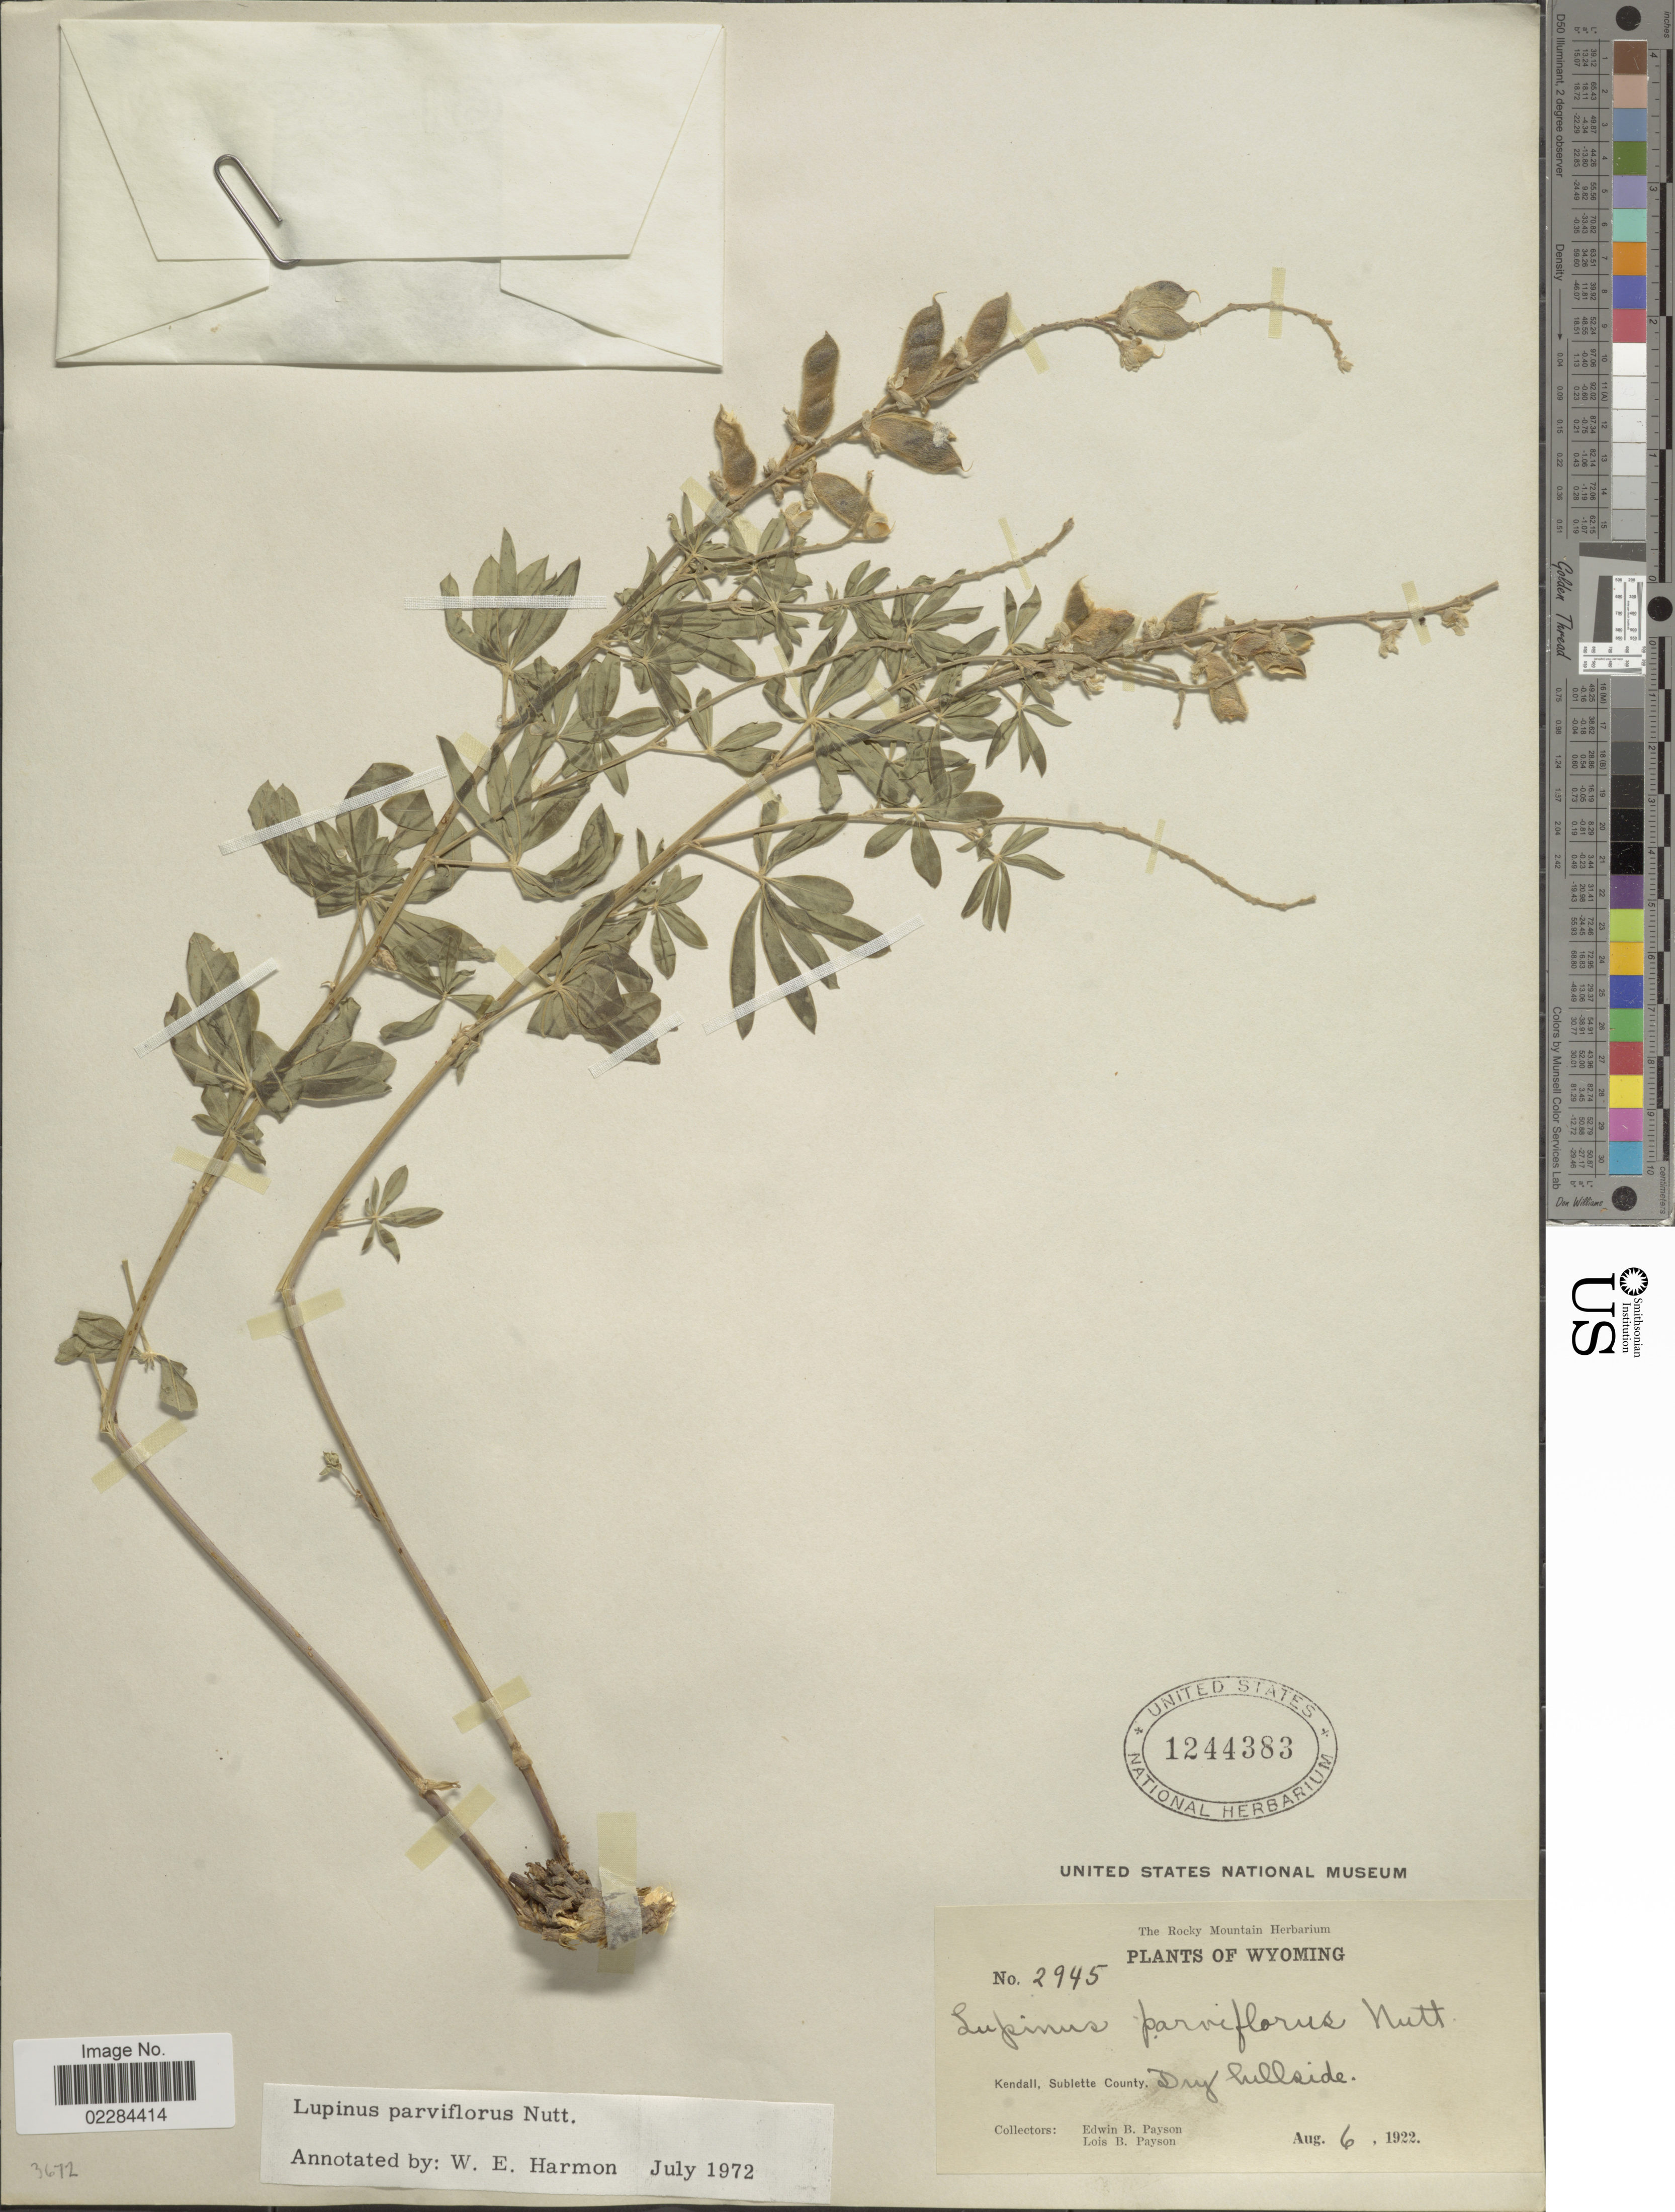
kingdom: Plantae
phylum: Tracheophyta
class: Magnoliopsida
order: Fabales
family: Fabaceae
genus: Lupinus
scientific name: Lupinus argenteus var. parviflorus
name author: (Nutt. ex Hook. & Arn.) C.L. Hitchc.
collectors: E. B. Payson & L. Payson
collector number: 2945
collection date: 1922-08-06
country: United States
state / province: Wyoming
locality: Kendall, Sublette County.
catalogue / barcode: US 1244383